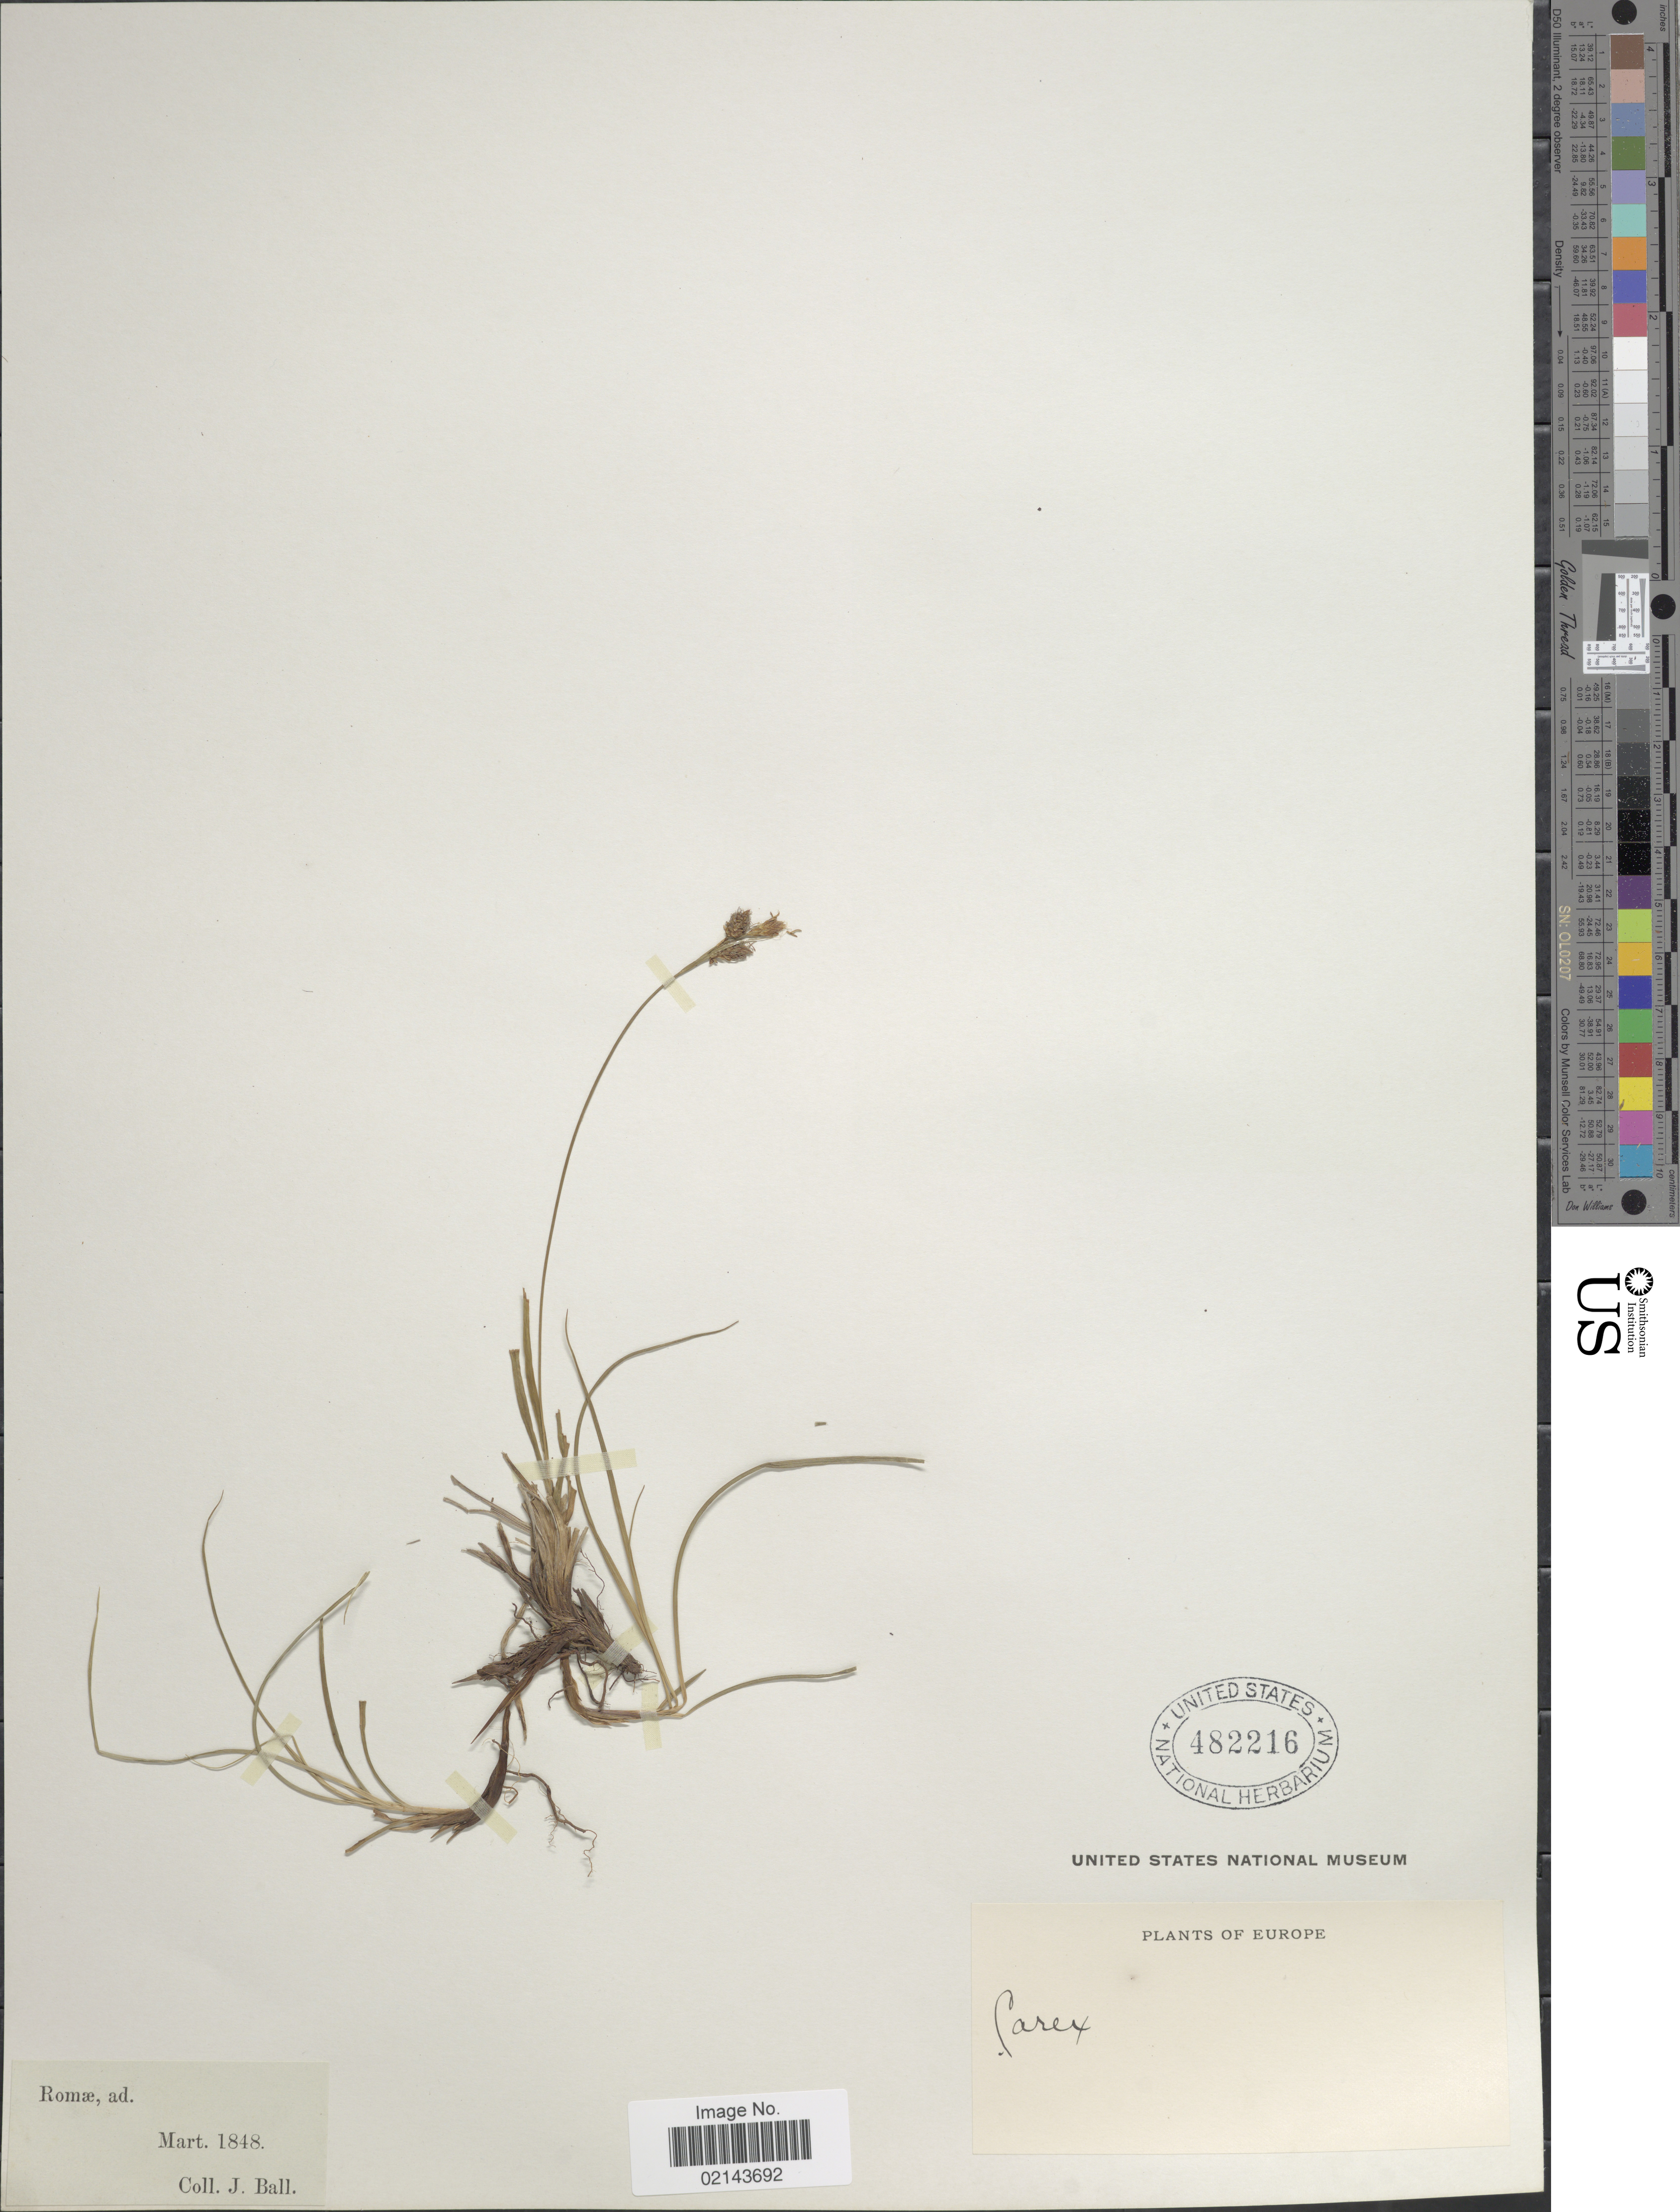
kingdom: Plantae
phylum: Tracheophyta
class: Liliopsida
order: Poales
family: Cyperaceae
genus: Carex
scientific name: Carex sp.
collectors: J. Ball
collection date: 1848-03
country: Italy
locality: Romæ, ad. Europe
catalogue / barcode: US 482216